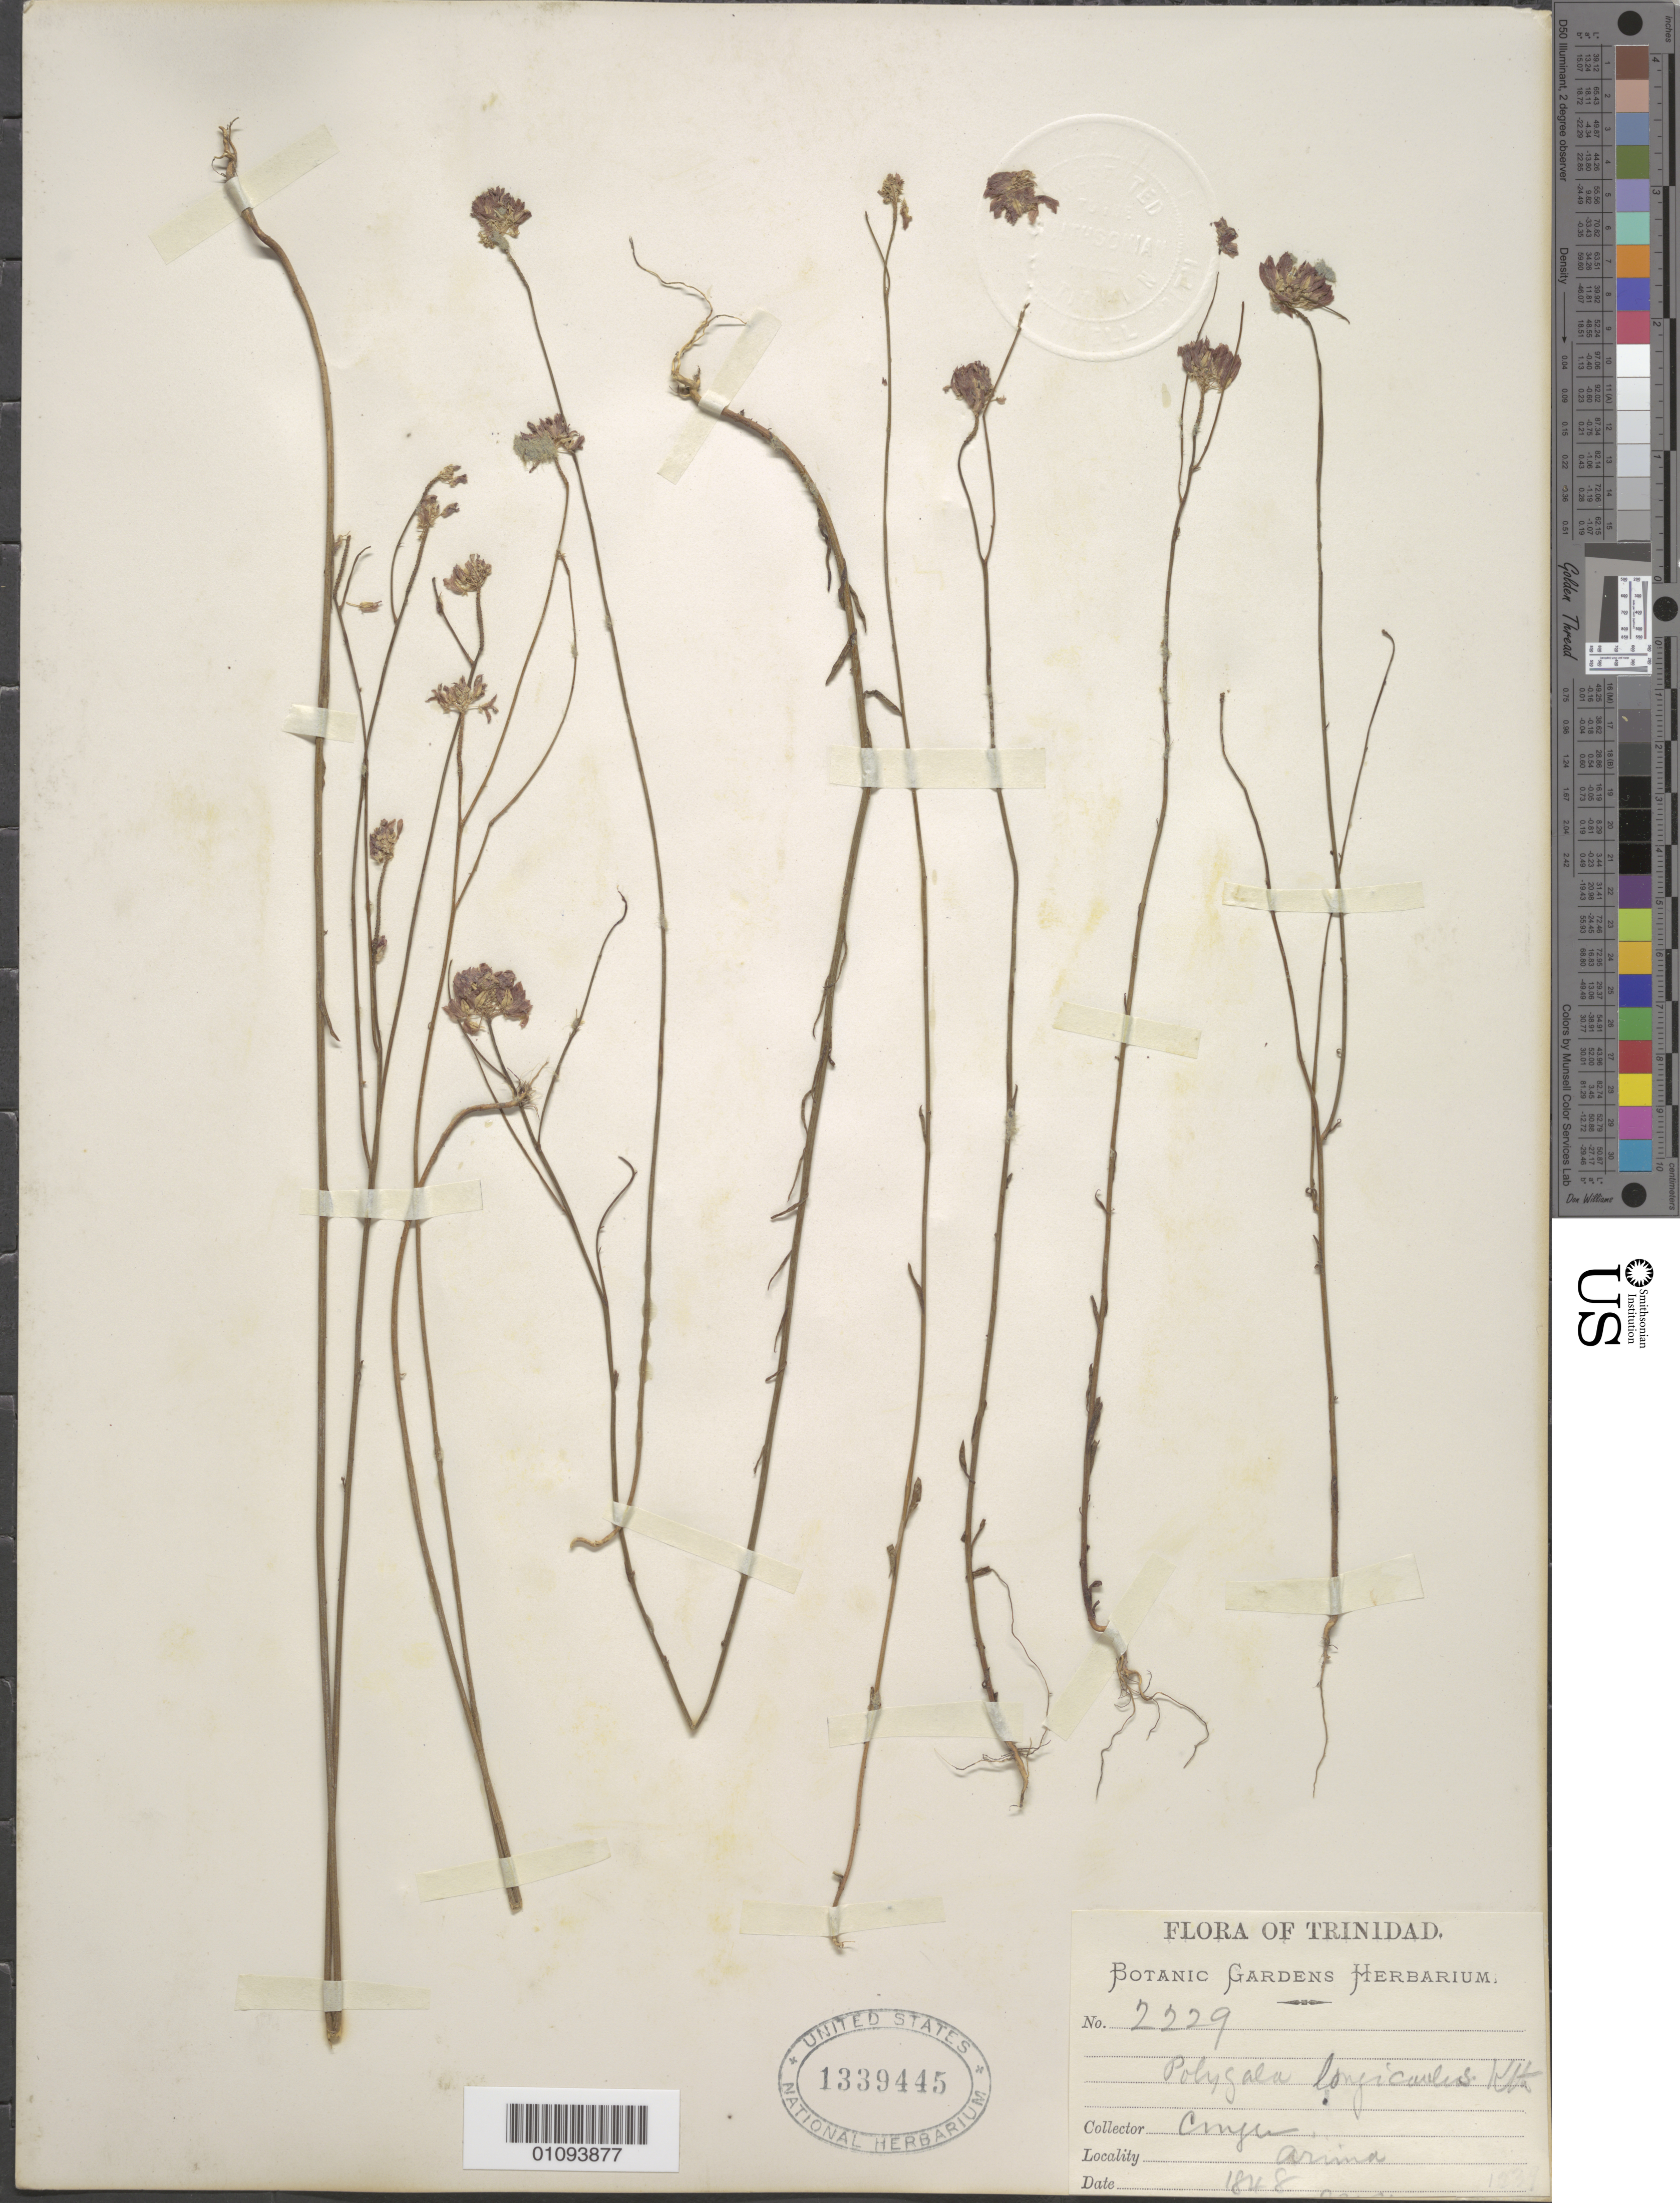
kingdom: Plantae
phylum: Tracheophyta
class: Magnoliopsida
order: Fabales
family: Polygalaceae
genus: Polygala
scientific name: Polygala longicaulis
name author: Kunth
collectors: H. Crüger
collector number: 2229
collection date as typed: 1848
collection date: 1848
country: Trinidad and Tobago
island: Trinidad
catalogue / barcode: US 1339445